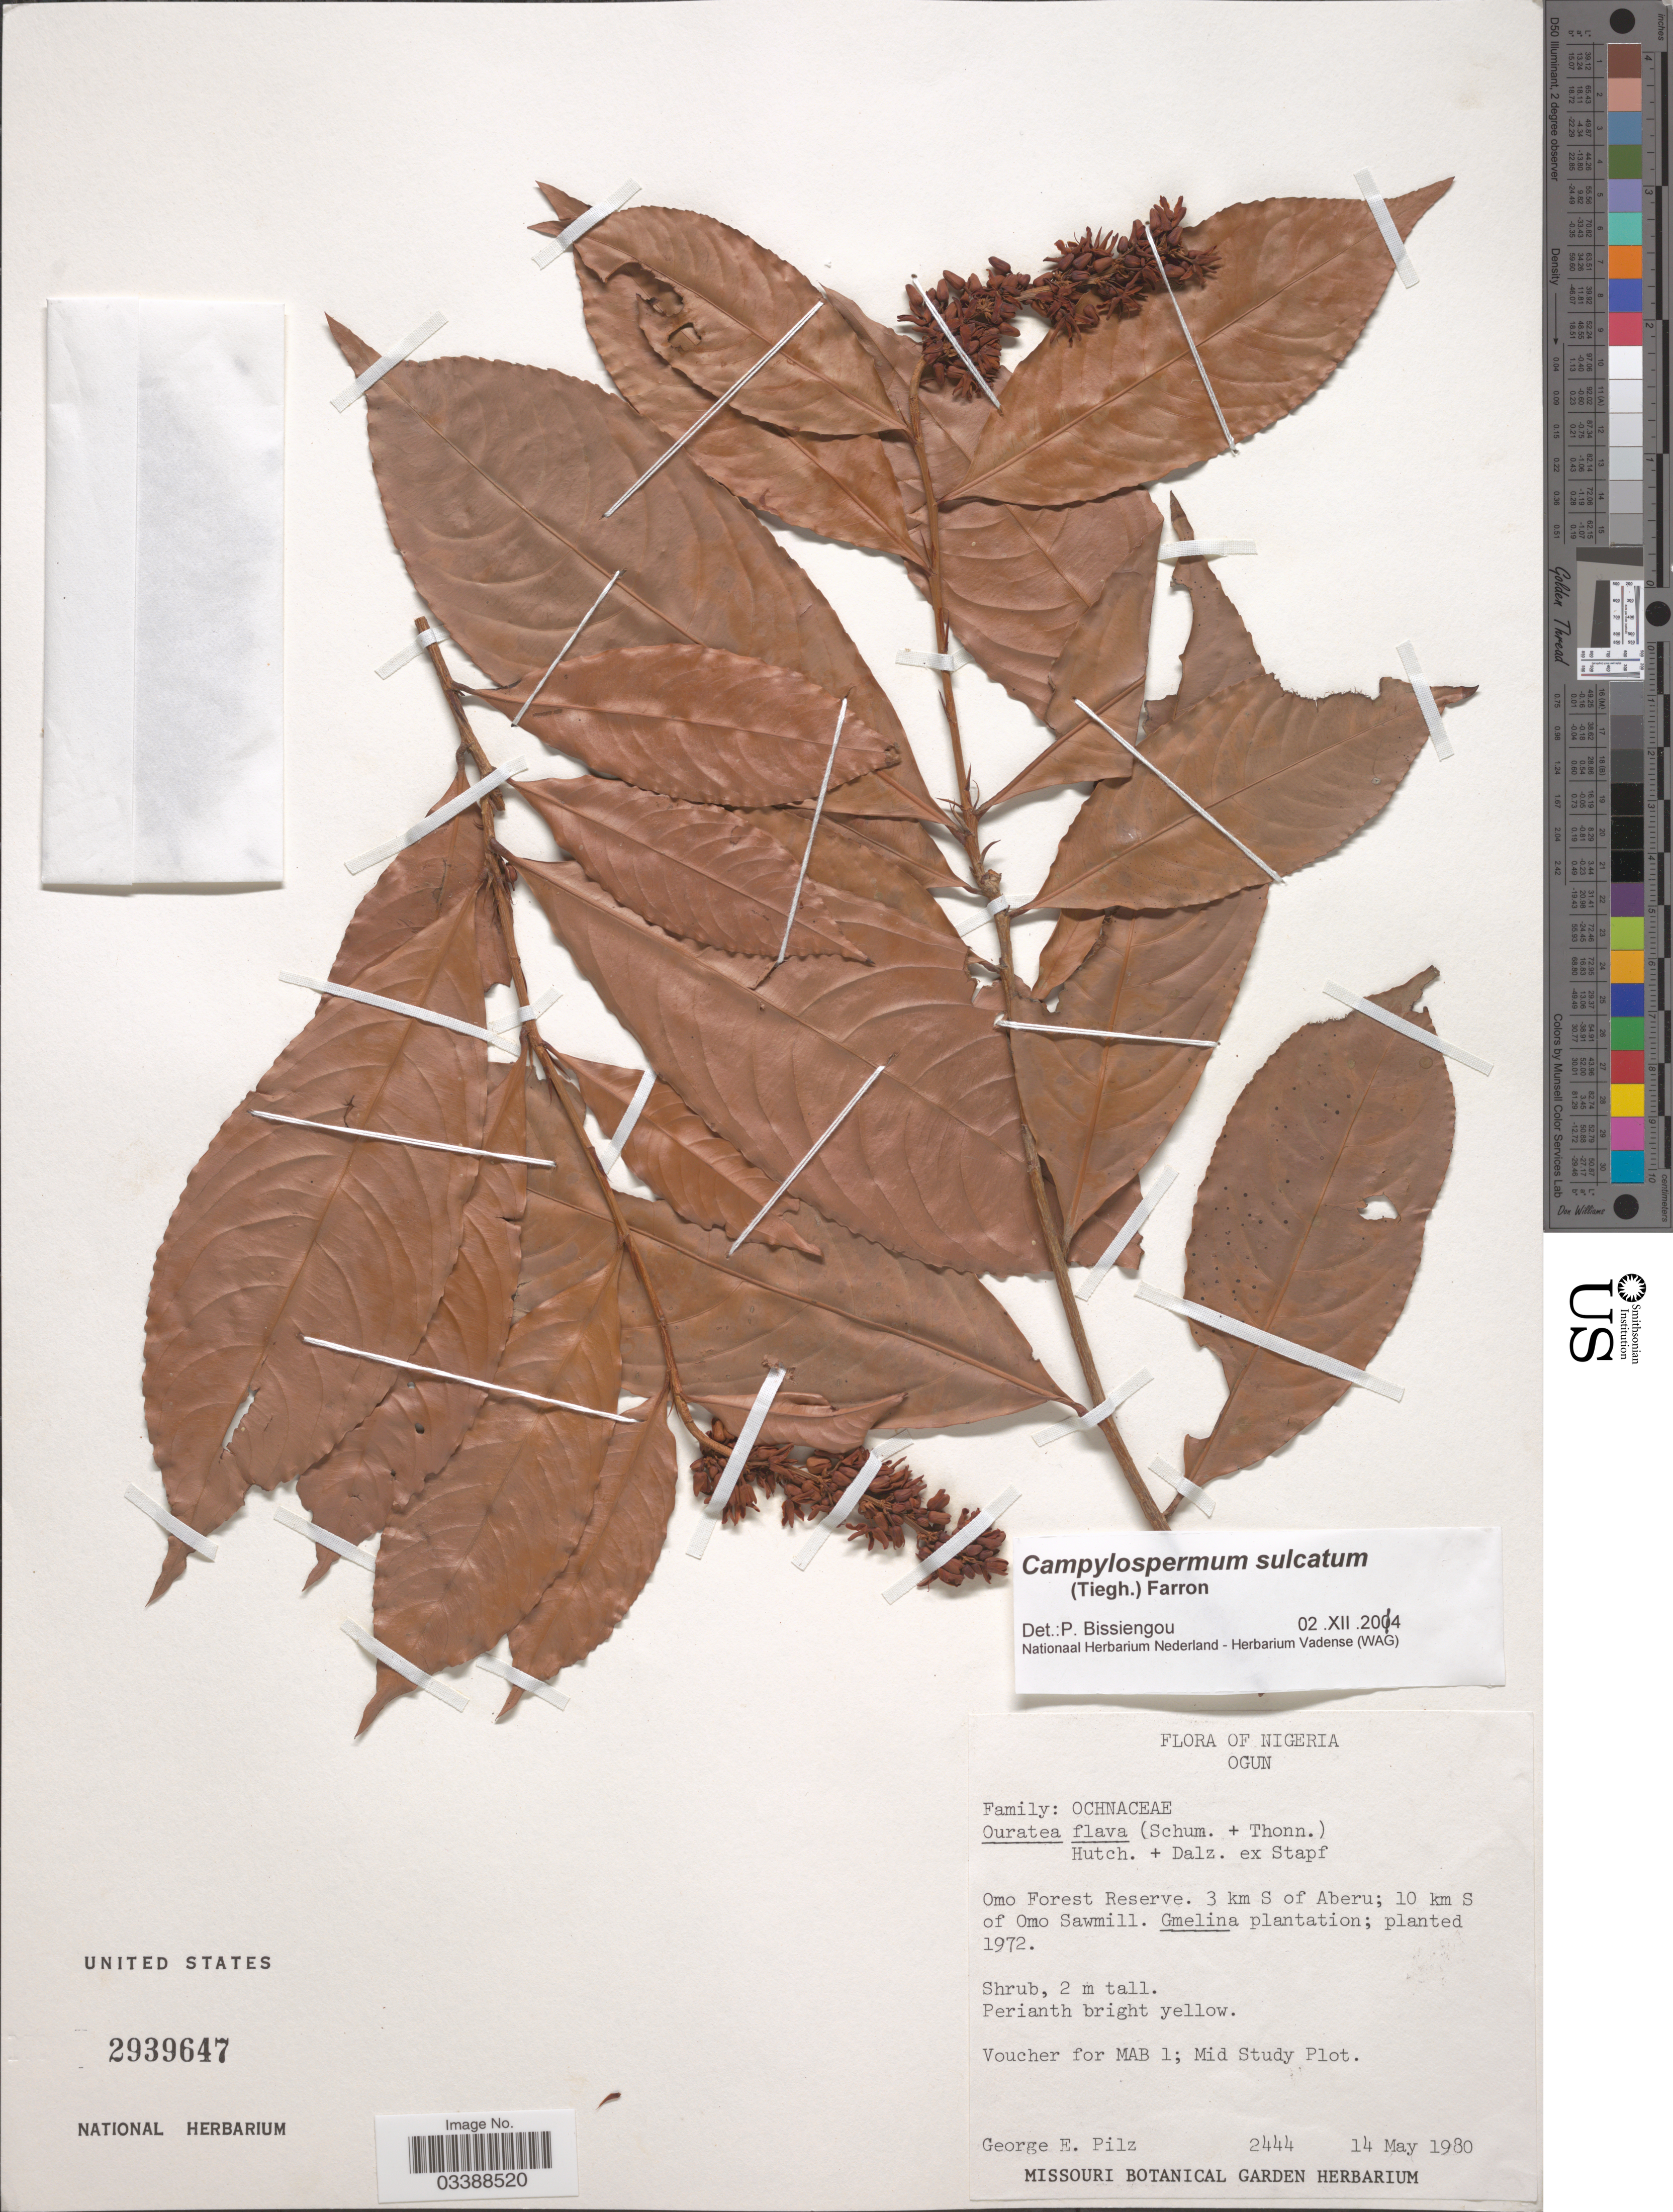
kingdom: Plantae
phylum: Tracheophyta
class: Magnoliopsida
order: Malpighiales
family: Ochnaceae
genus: Campylospermum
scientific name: Campylospermum sulcatum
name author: (Tiegh.) Farron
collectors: G. E. Pilz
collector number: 2444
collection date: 1980-05-14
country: Nigeria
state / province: Ogun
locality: Omo Forest Reserve. 3 km S of Aberu; 10 km S of Omo Sawmill.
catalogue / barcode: US 2939647